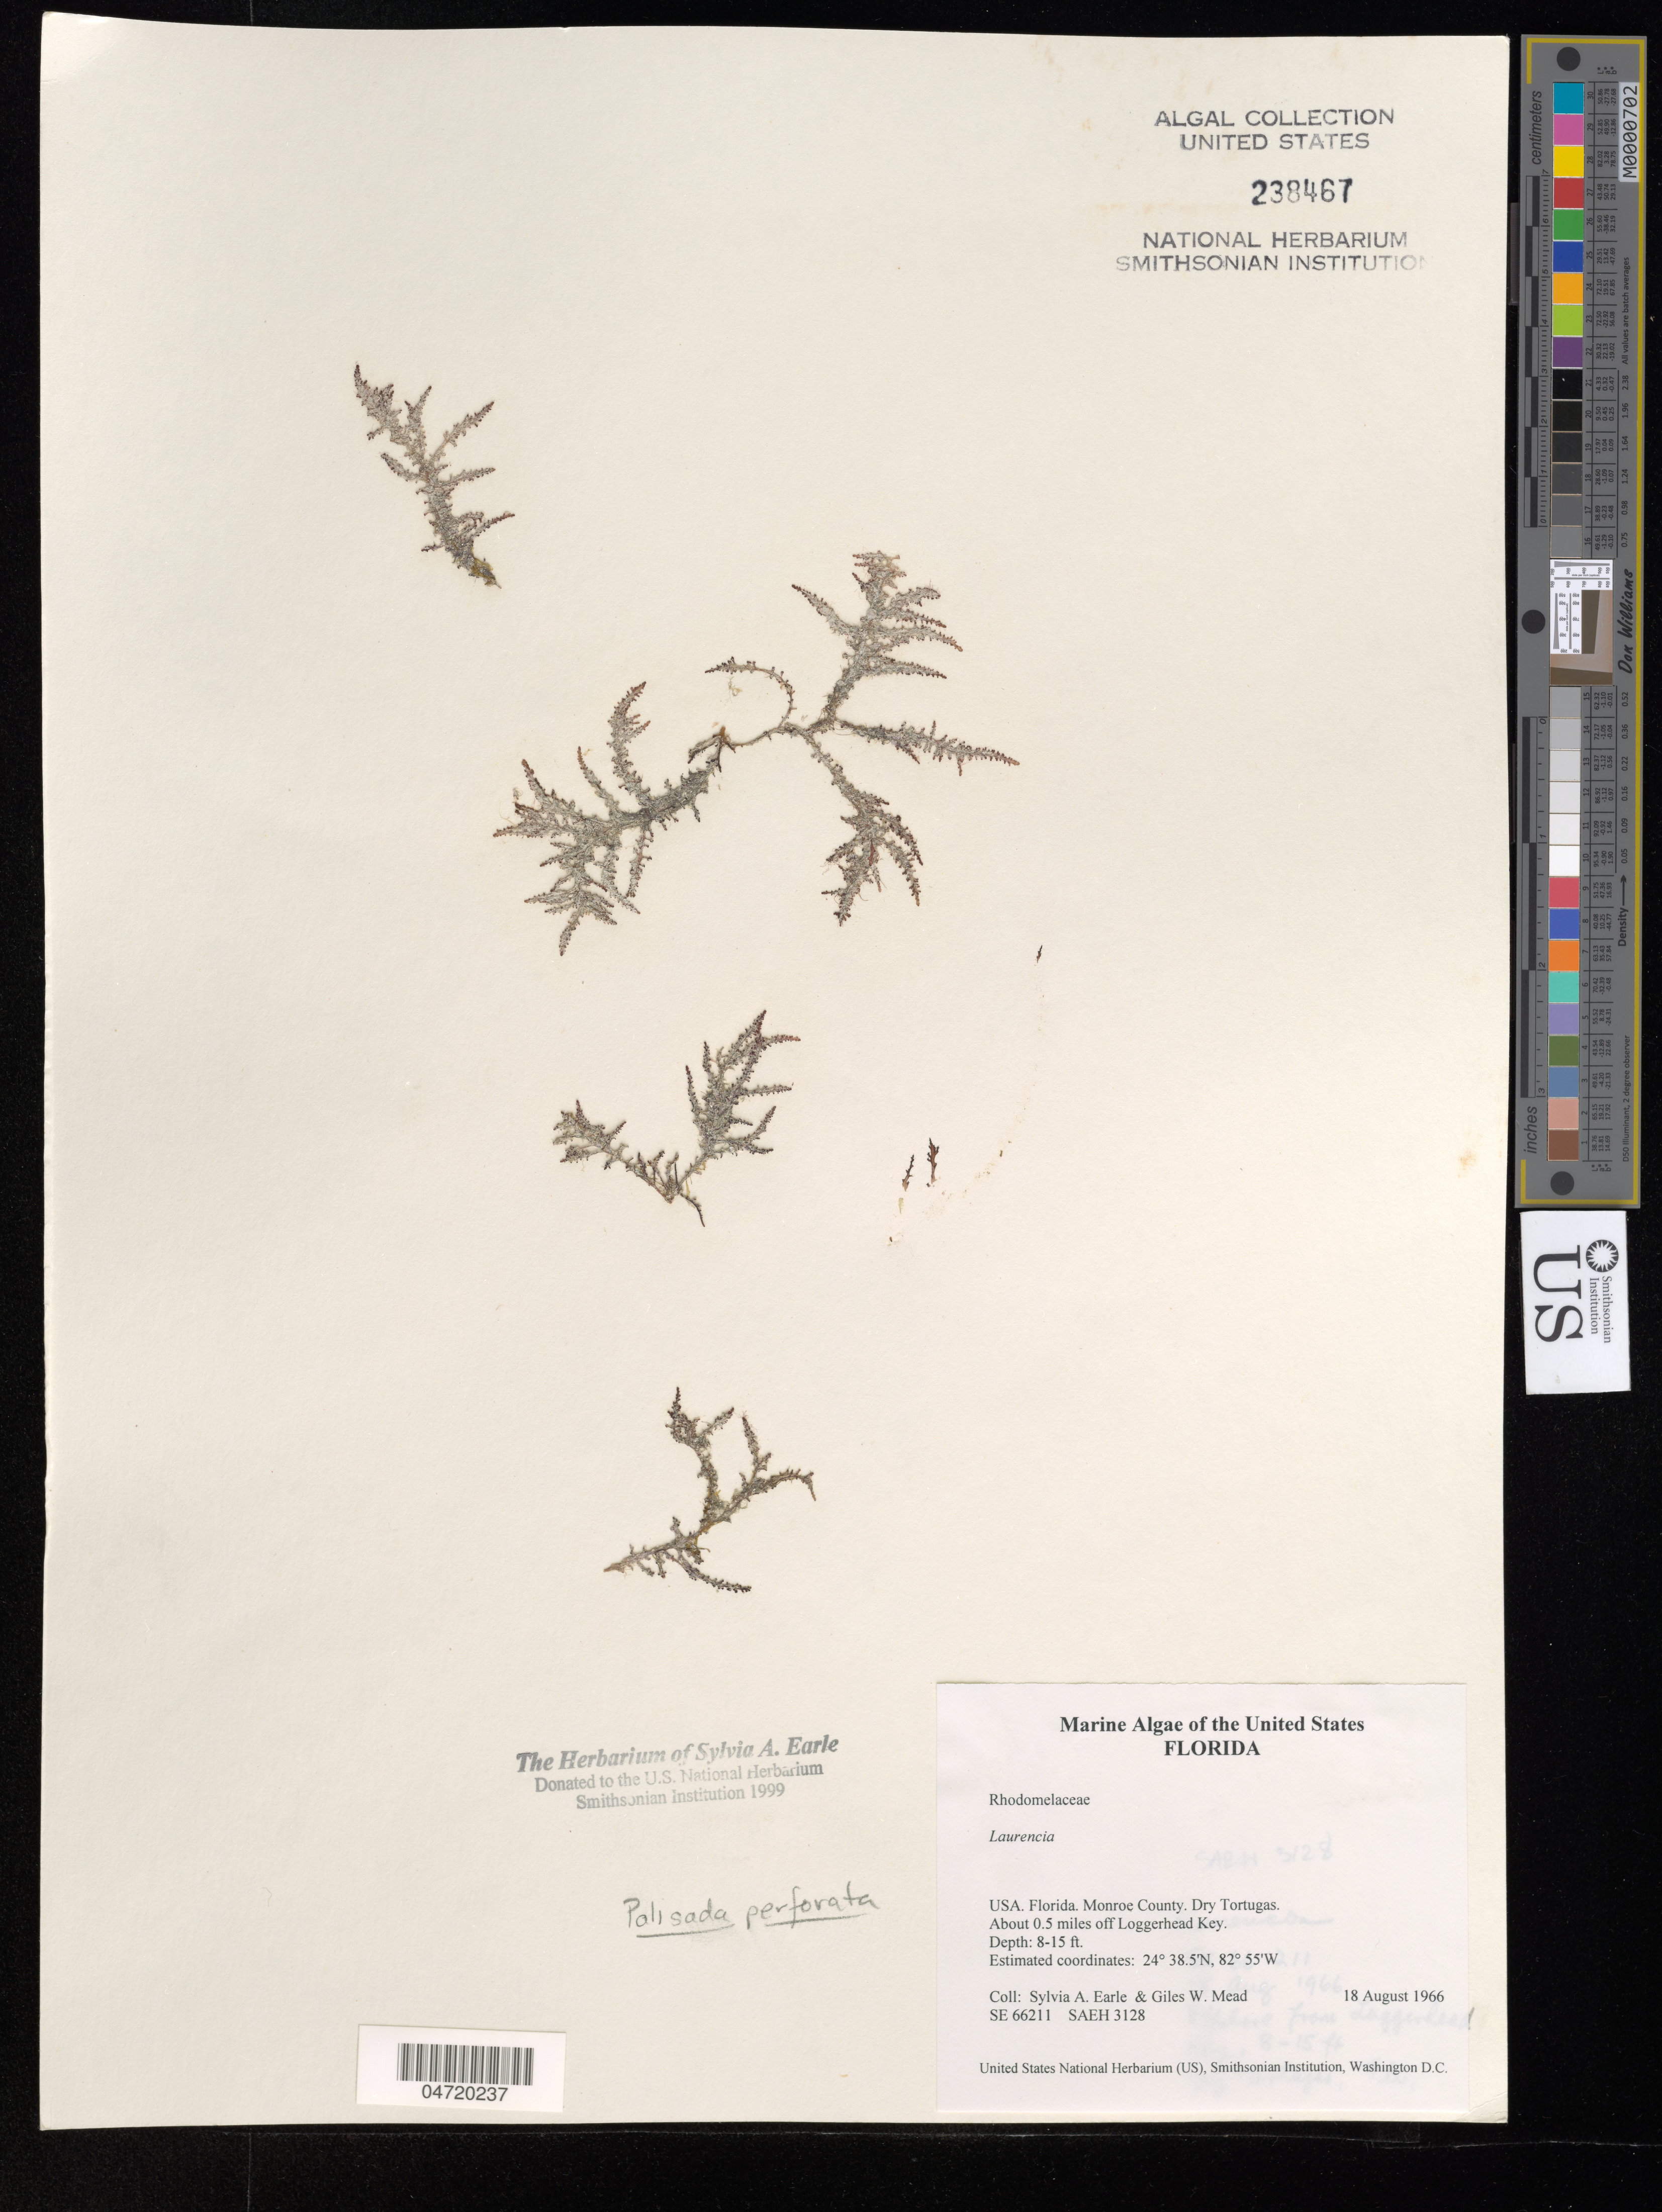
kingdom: Plantae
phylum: Rhodophyta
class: Florideophyceae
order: Ceramiales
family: Rhodomelaceae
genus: Palisada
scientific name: Palisada perforata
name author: (Bory) K.W. Nam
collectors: S. A. Earle & G. W. Mead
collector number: SE66211/SAEH3128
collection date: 1966-08-18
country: United States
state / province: Florida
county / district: Monroe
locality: Monroe County. Dry Tortugas. About 0.5 miles off Loggerhead Key.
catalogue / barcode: US 238467